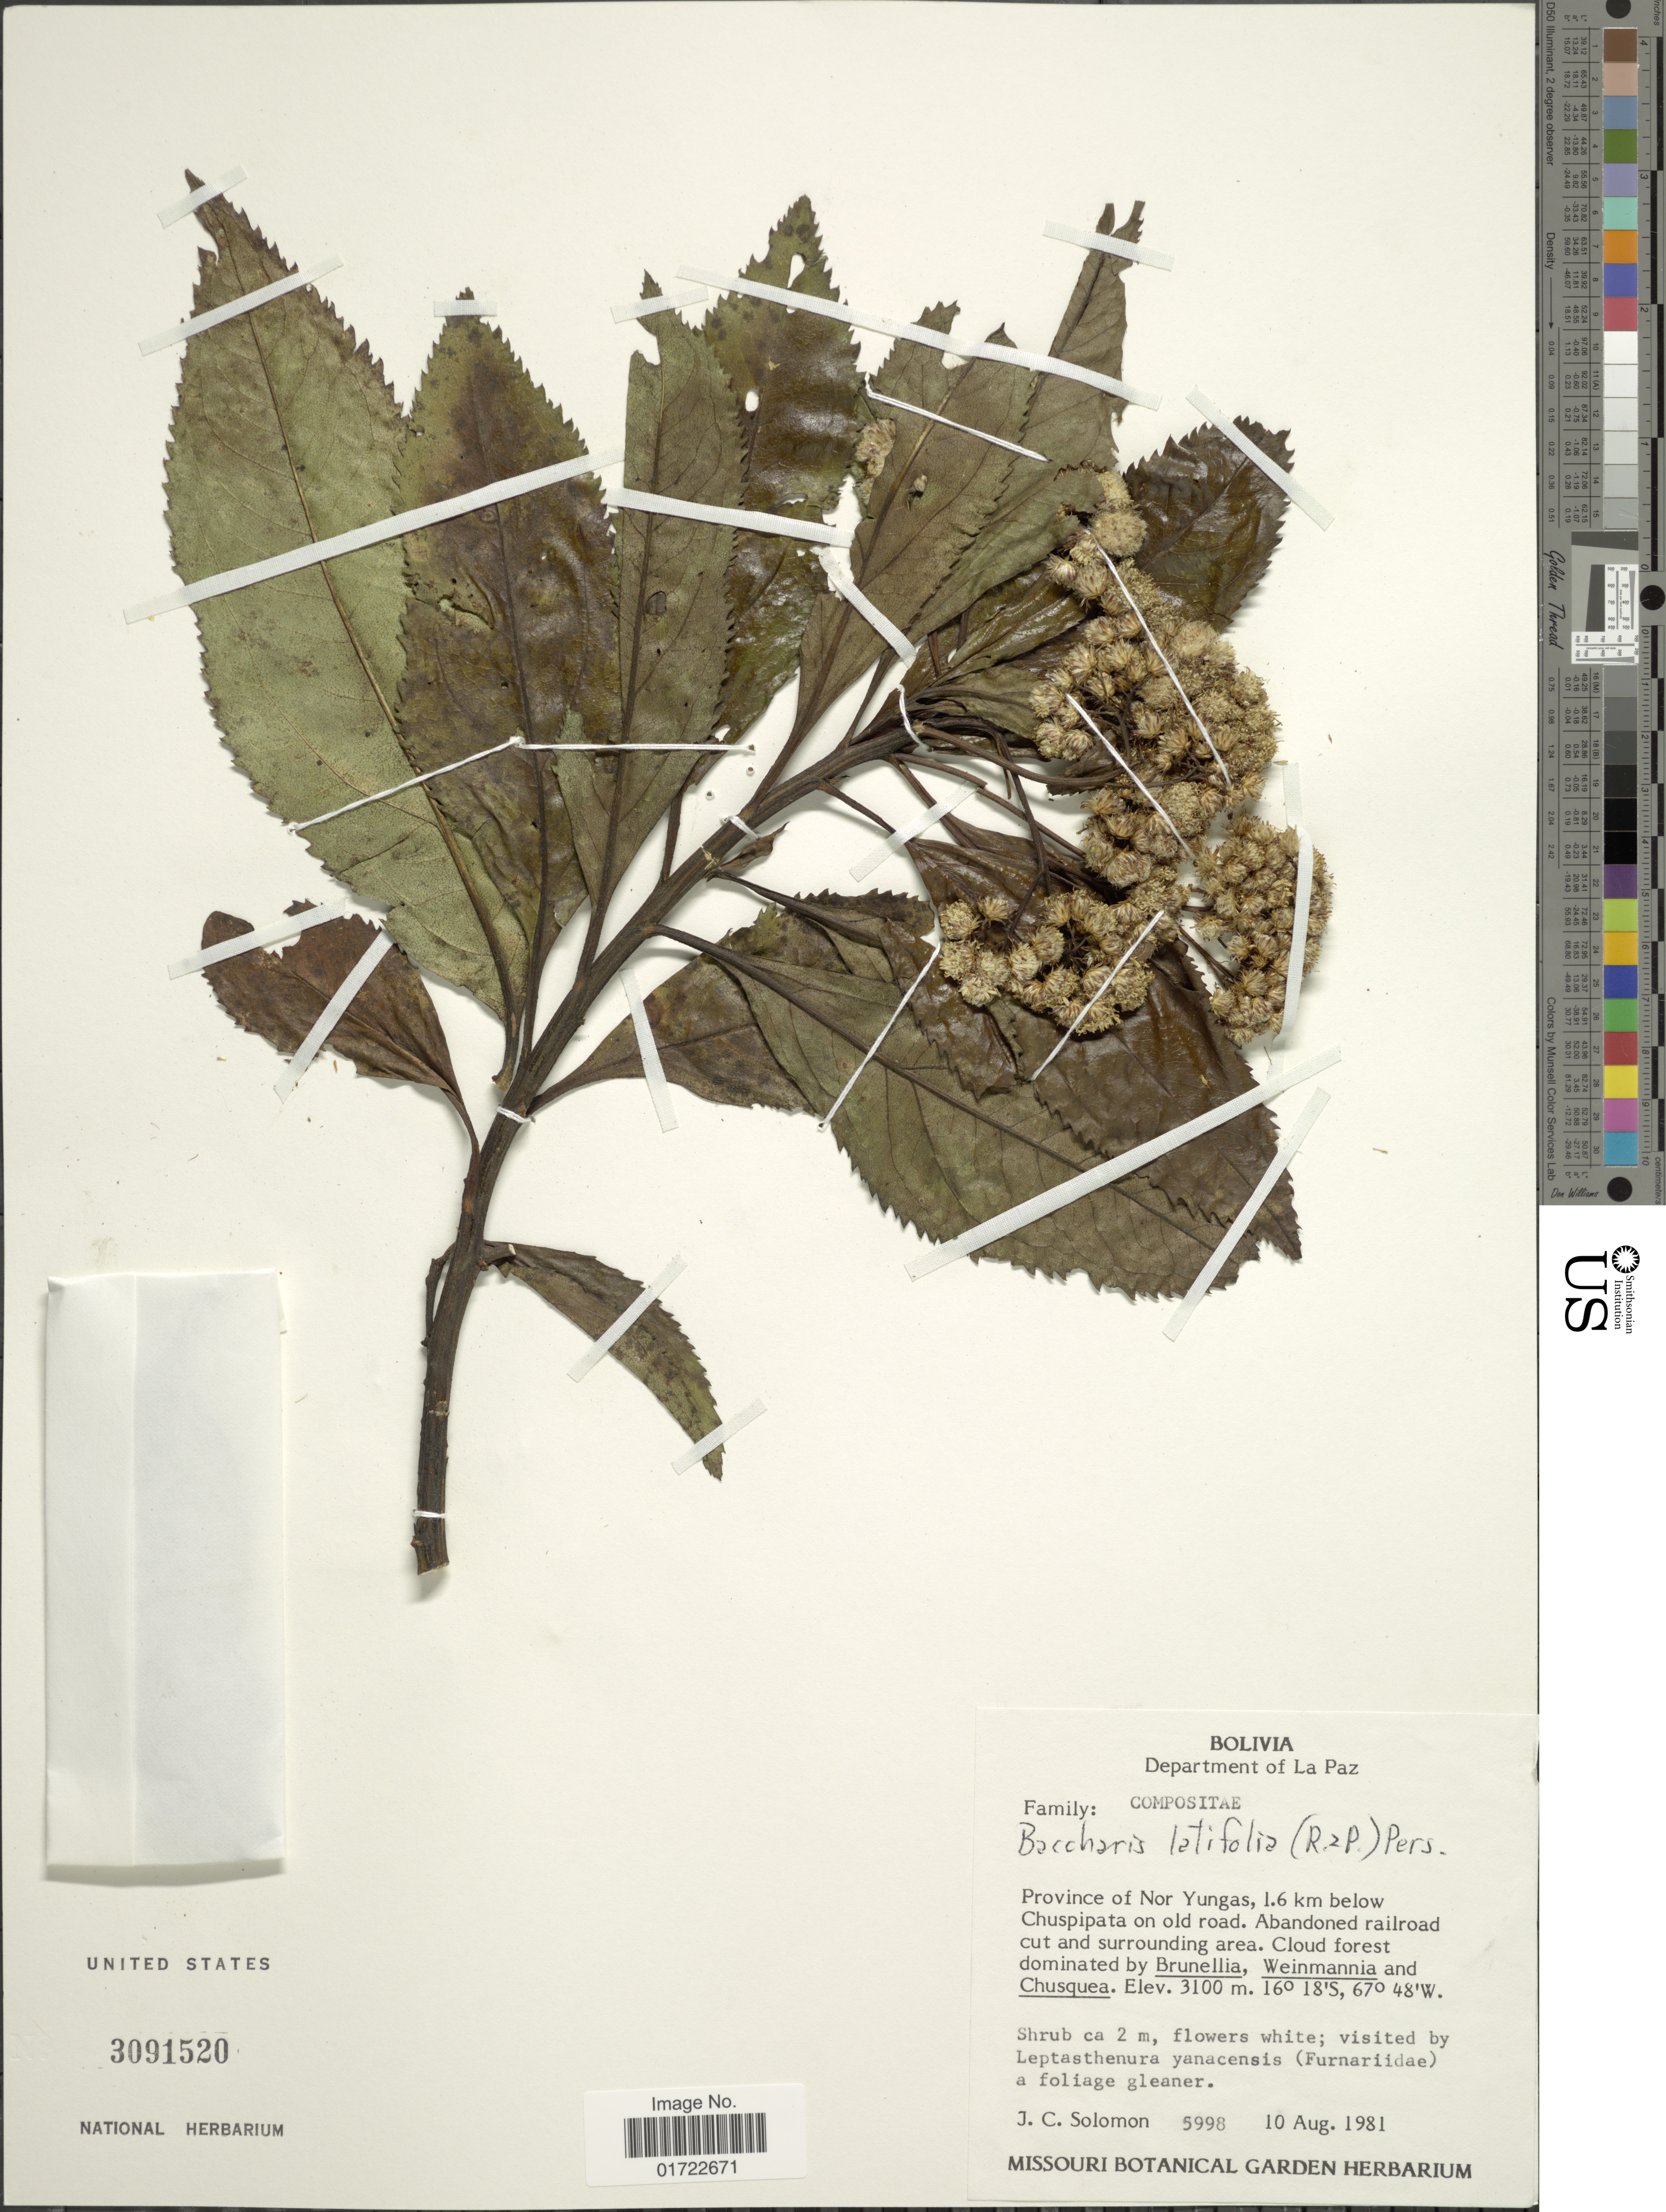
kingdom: Plantae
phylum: Tracheophyta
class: Magnoliopsida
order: Asterales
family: Asteraceae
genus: Baccharis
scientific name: Baccharis latifolia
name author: (Ruiz & Pav.) Pers.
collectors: J. C. Solomon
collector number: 5998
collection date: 1981-08-10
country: Bolivia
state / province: La Paz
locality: Department of La Paz, Province of Nor Yungas, 1.6 km below Chuspipata on old road.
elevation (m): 3100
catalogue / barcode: US 3091520